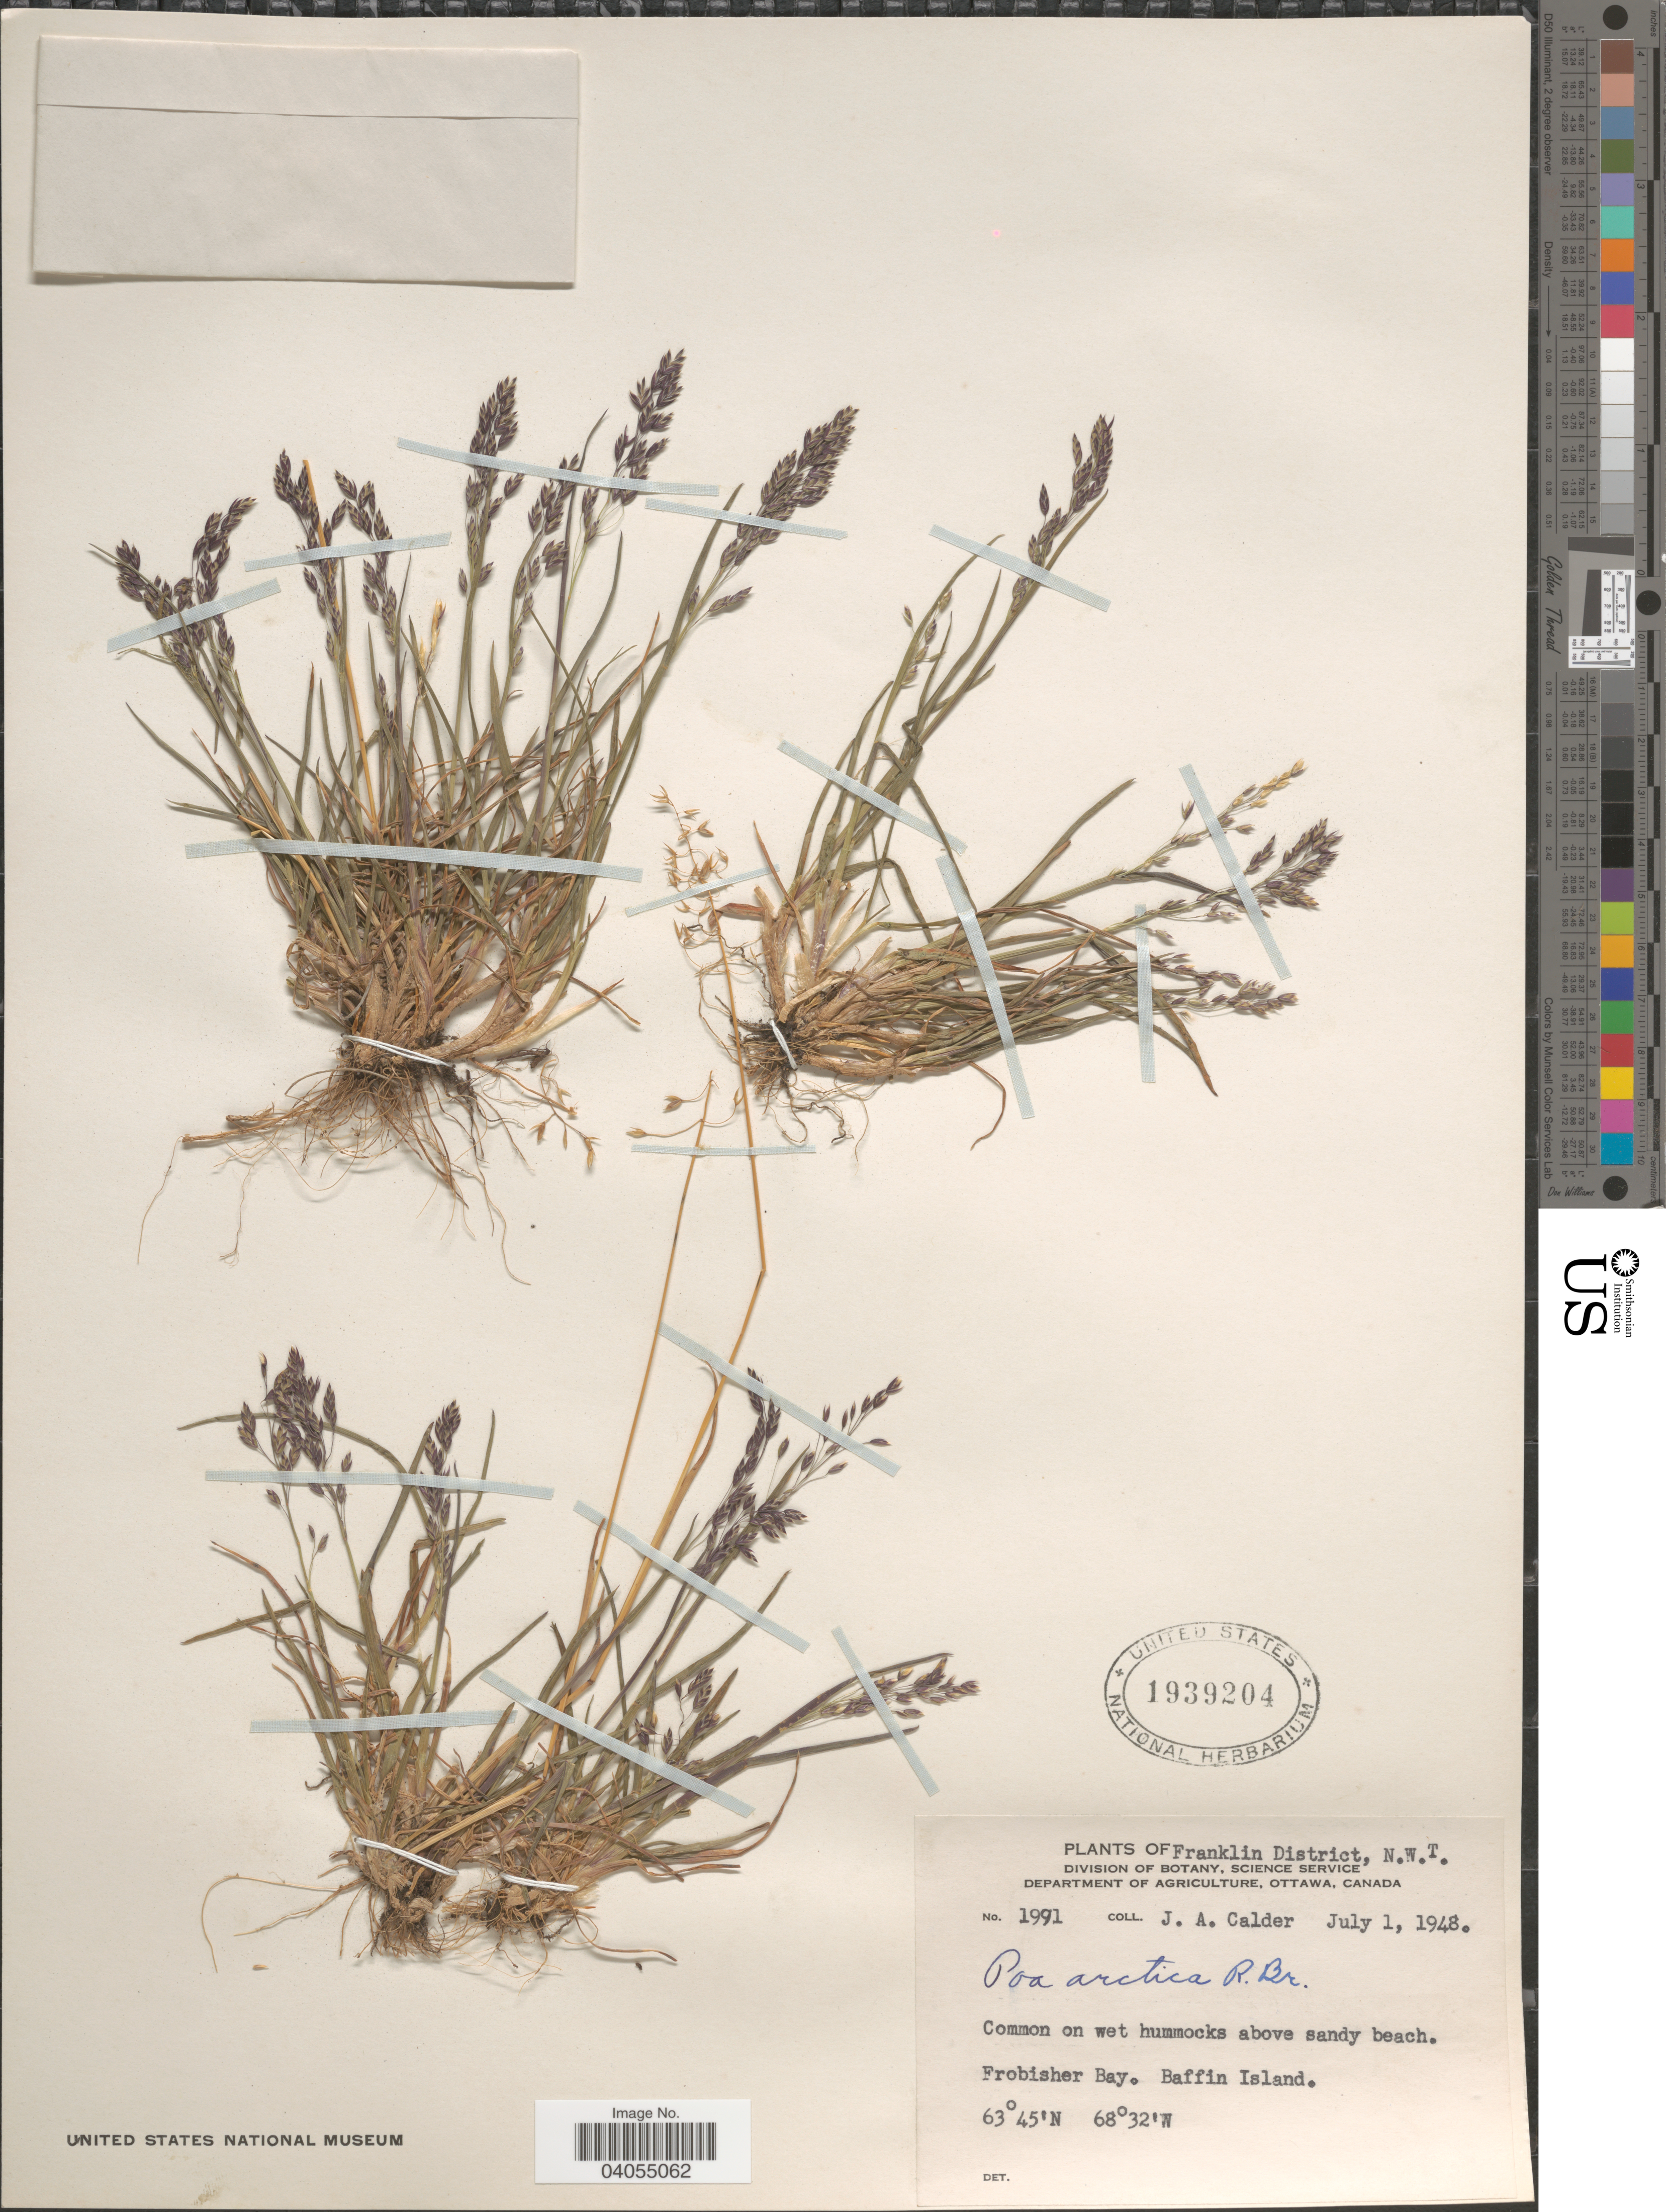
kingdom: Plantae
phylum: Tracheophyta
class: Liliopsida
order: Poales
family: Poaceae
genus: Poa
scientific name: Poa arctica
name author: R. Br.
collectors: J. A. Calder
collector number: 1991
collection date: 1948-07-01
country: Canada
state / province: Northwest Territories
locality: Franklin District. Frobisher Bay. Baffin Island.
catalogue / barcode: US 1939204